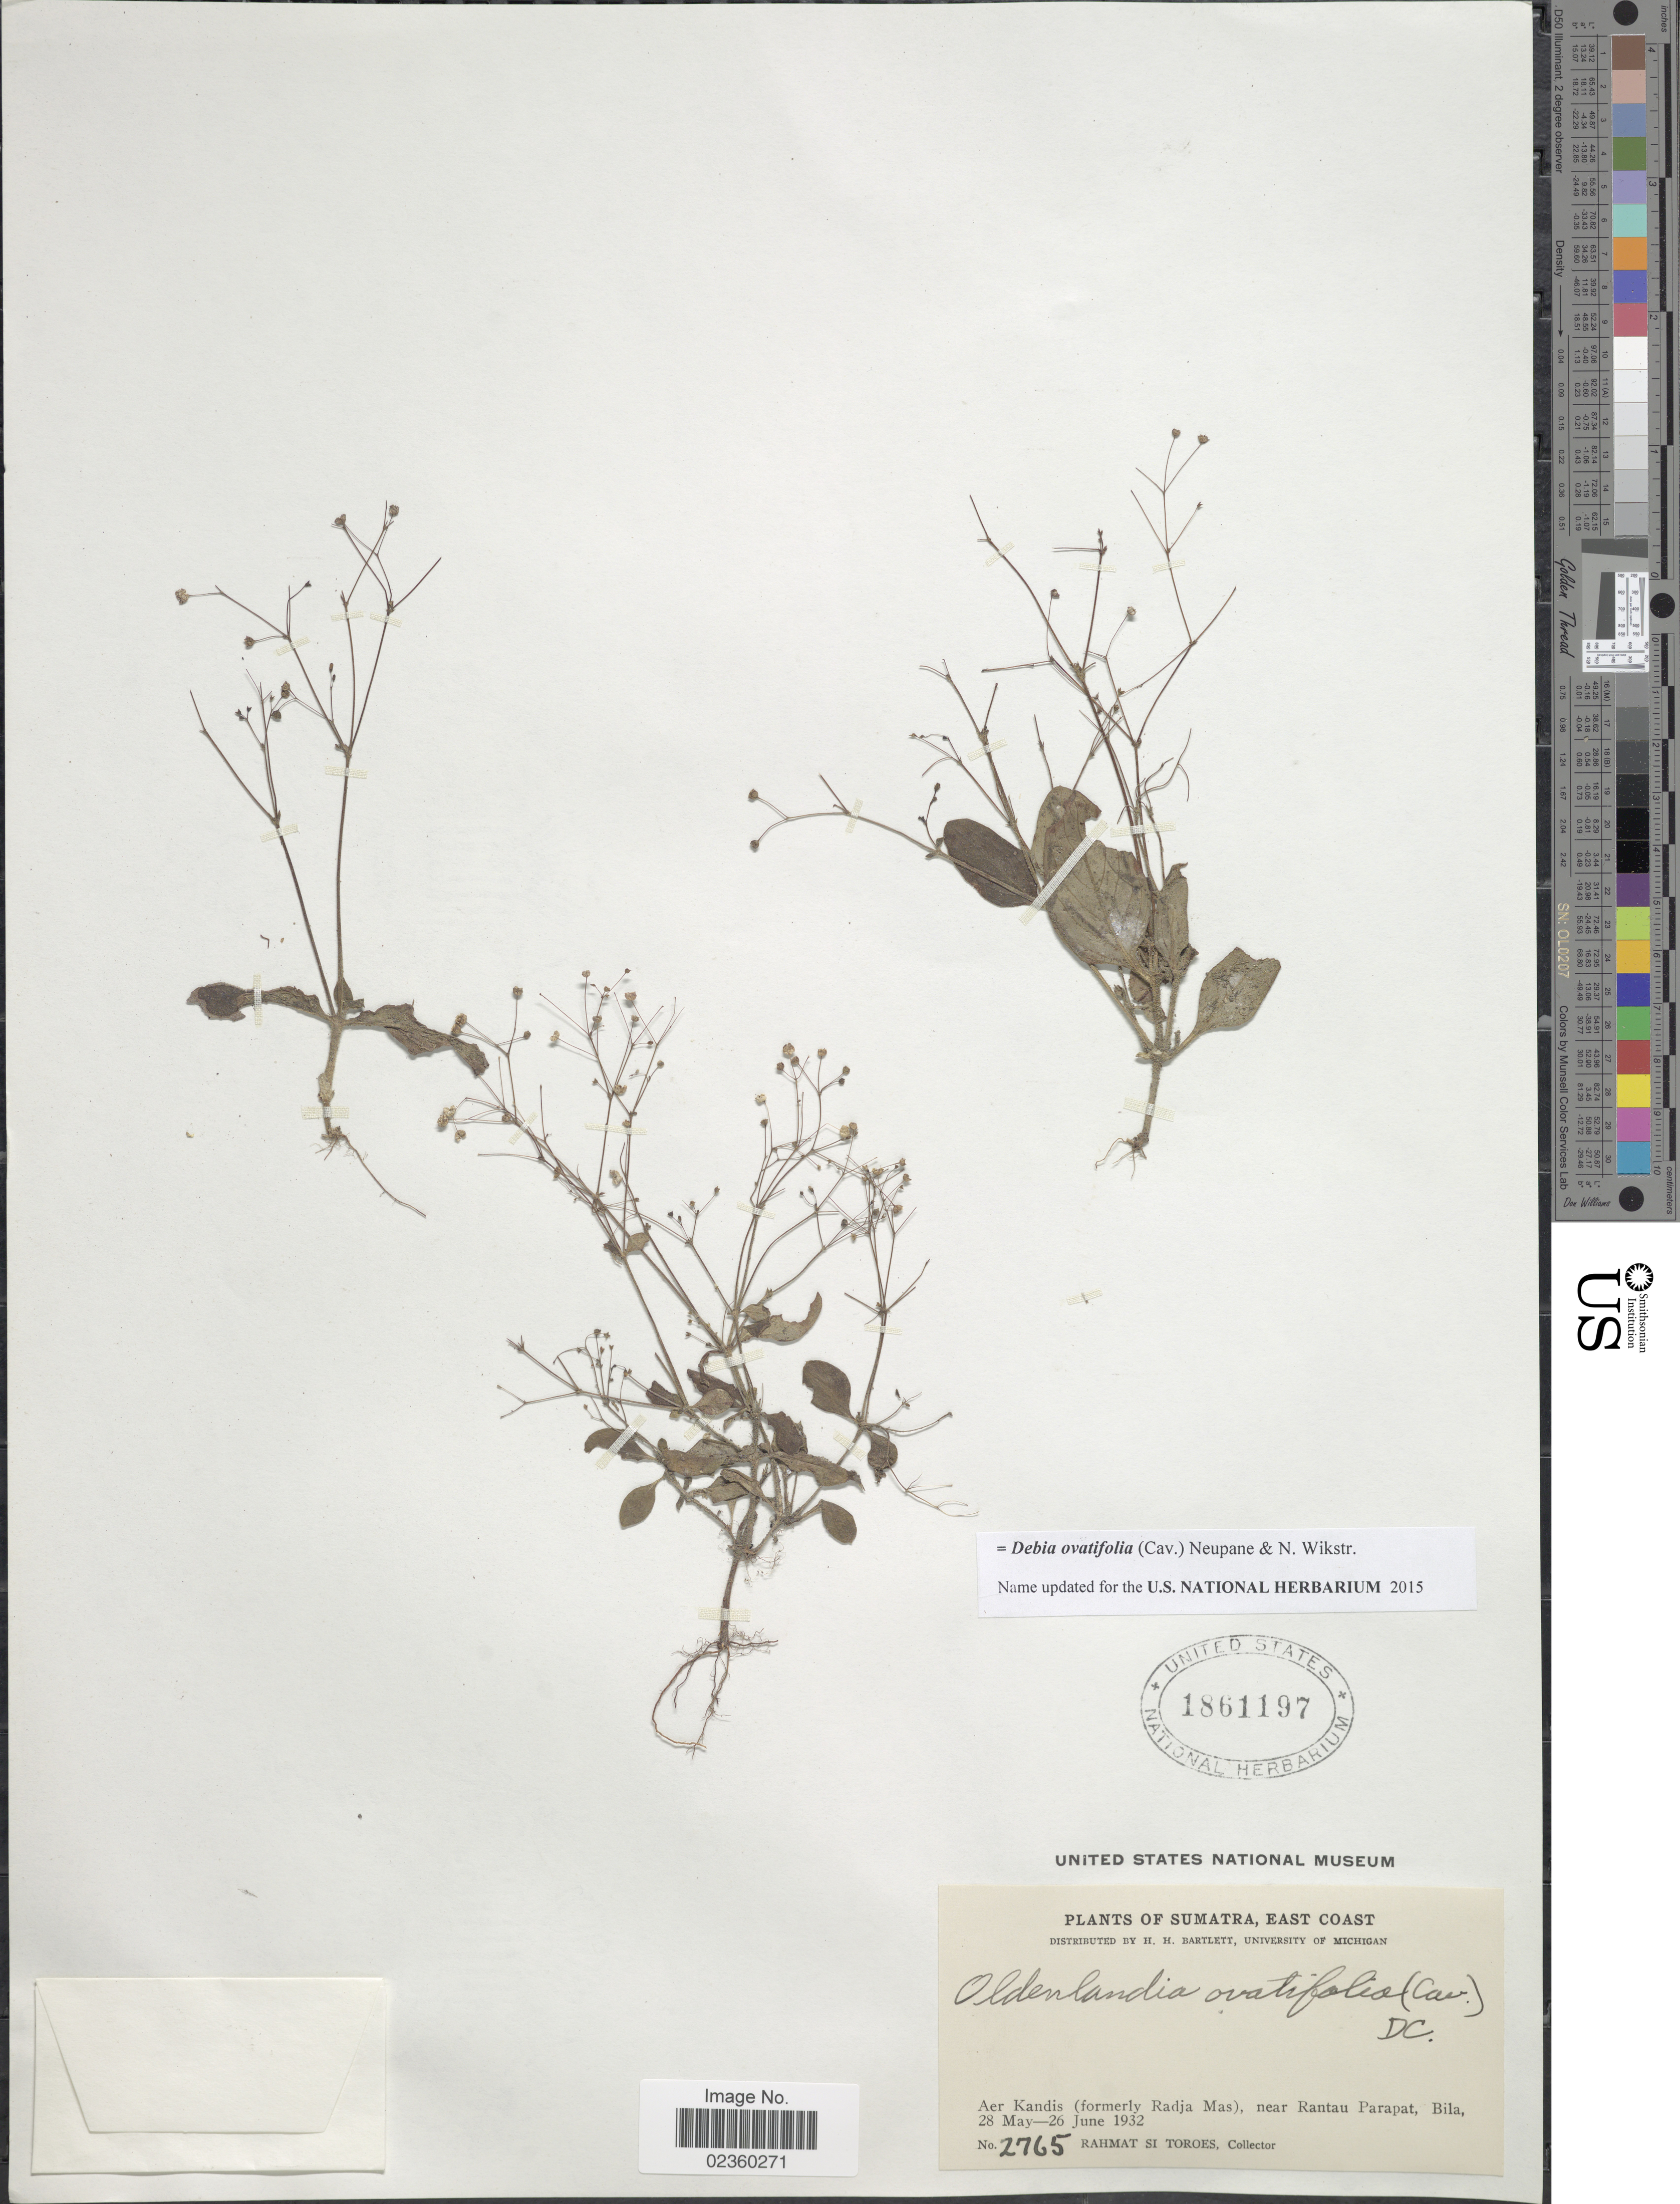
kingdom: Plantae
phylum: Tracheophyta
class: Magnoliopsida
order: Gentianales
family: Rubiaceae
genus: Debia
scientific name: Debia ovatifolia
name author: (Cav.) Neupane & N. Wikstr.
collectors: Rahmat Si Boeea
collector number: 2765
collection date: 1932-05-28/1932-06-26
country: Indonesia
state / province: Sumatra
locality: East Coast, Aer Kandis (formerly Radja Mas), near Rantau Parapat, Bila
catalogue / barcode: US 1861197